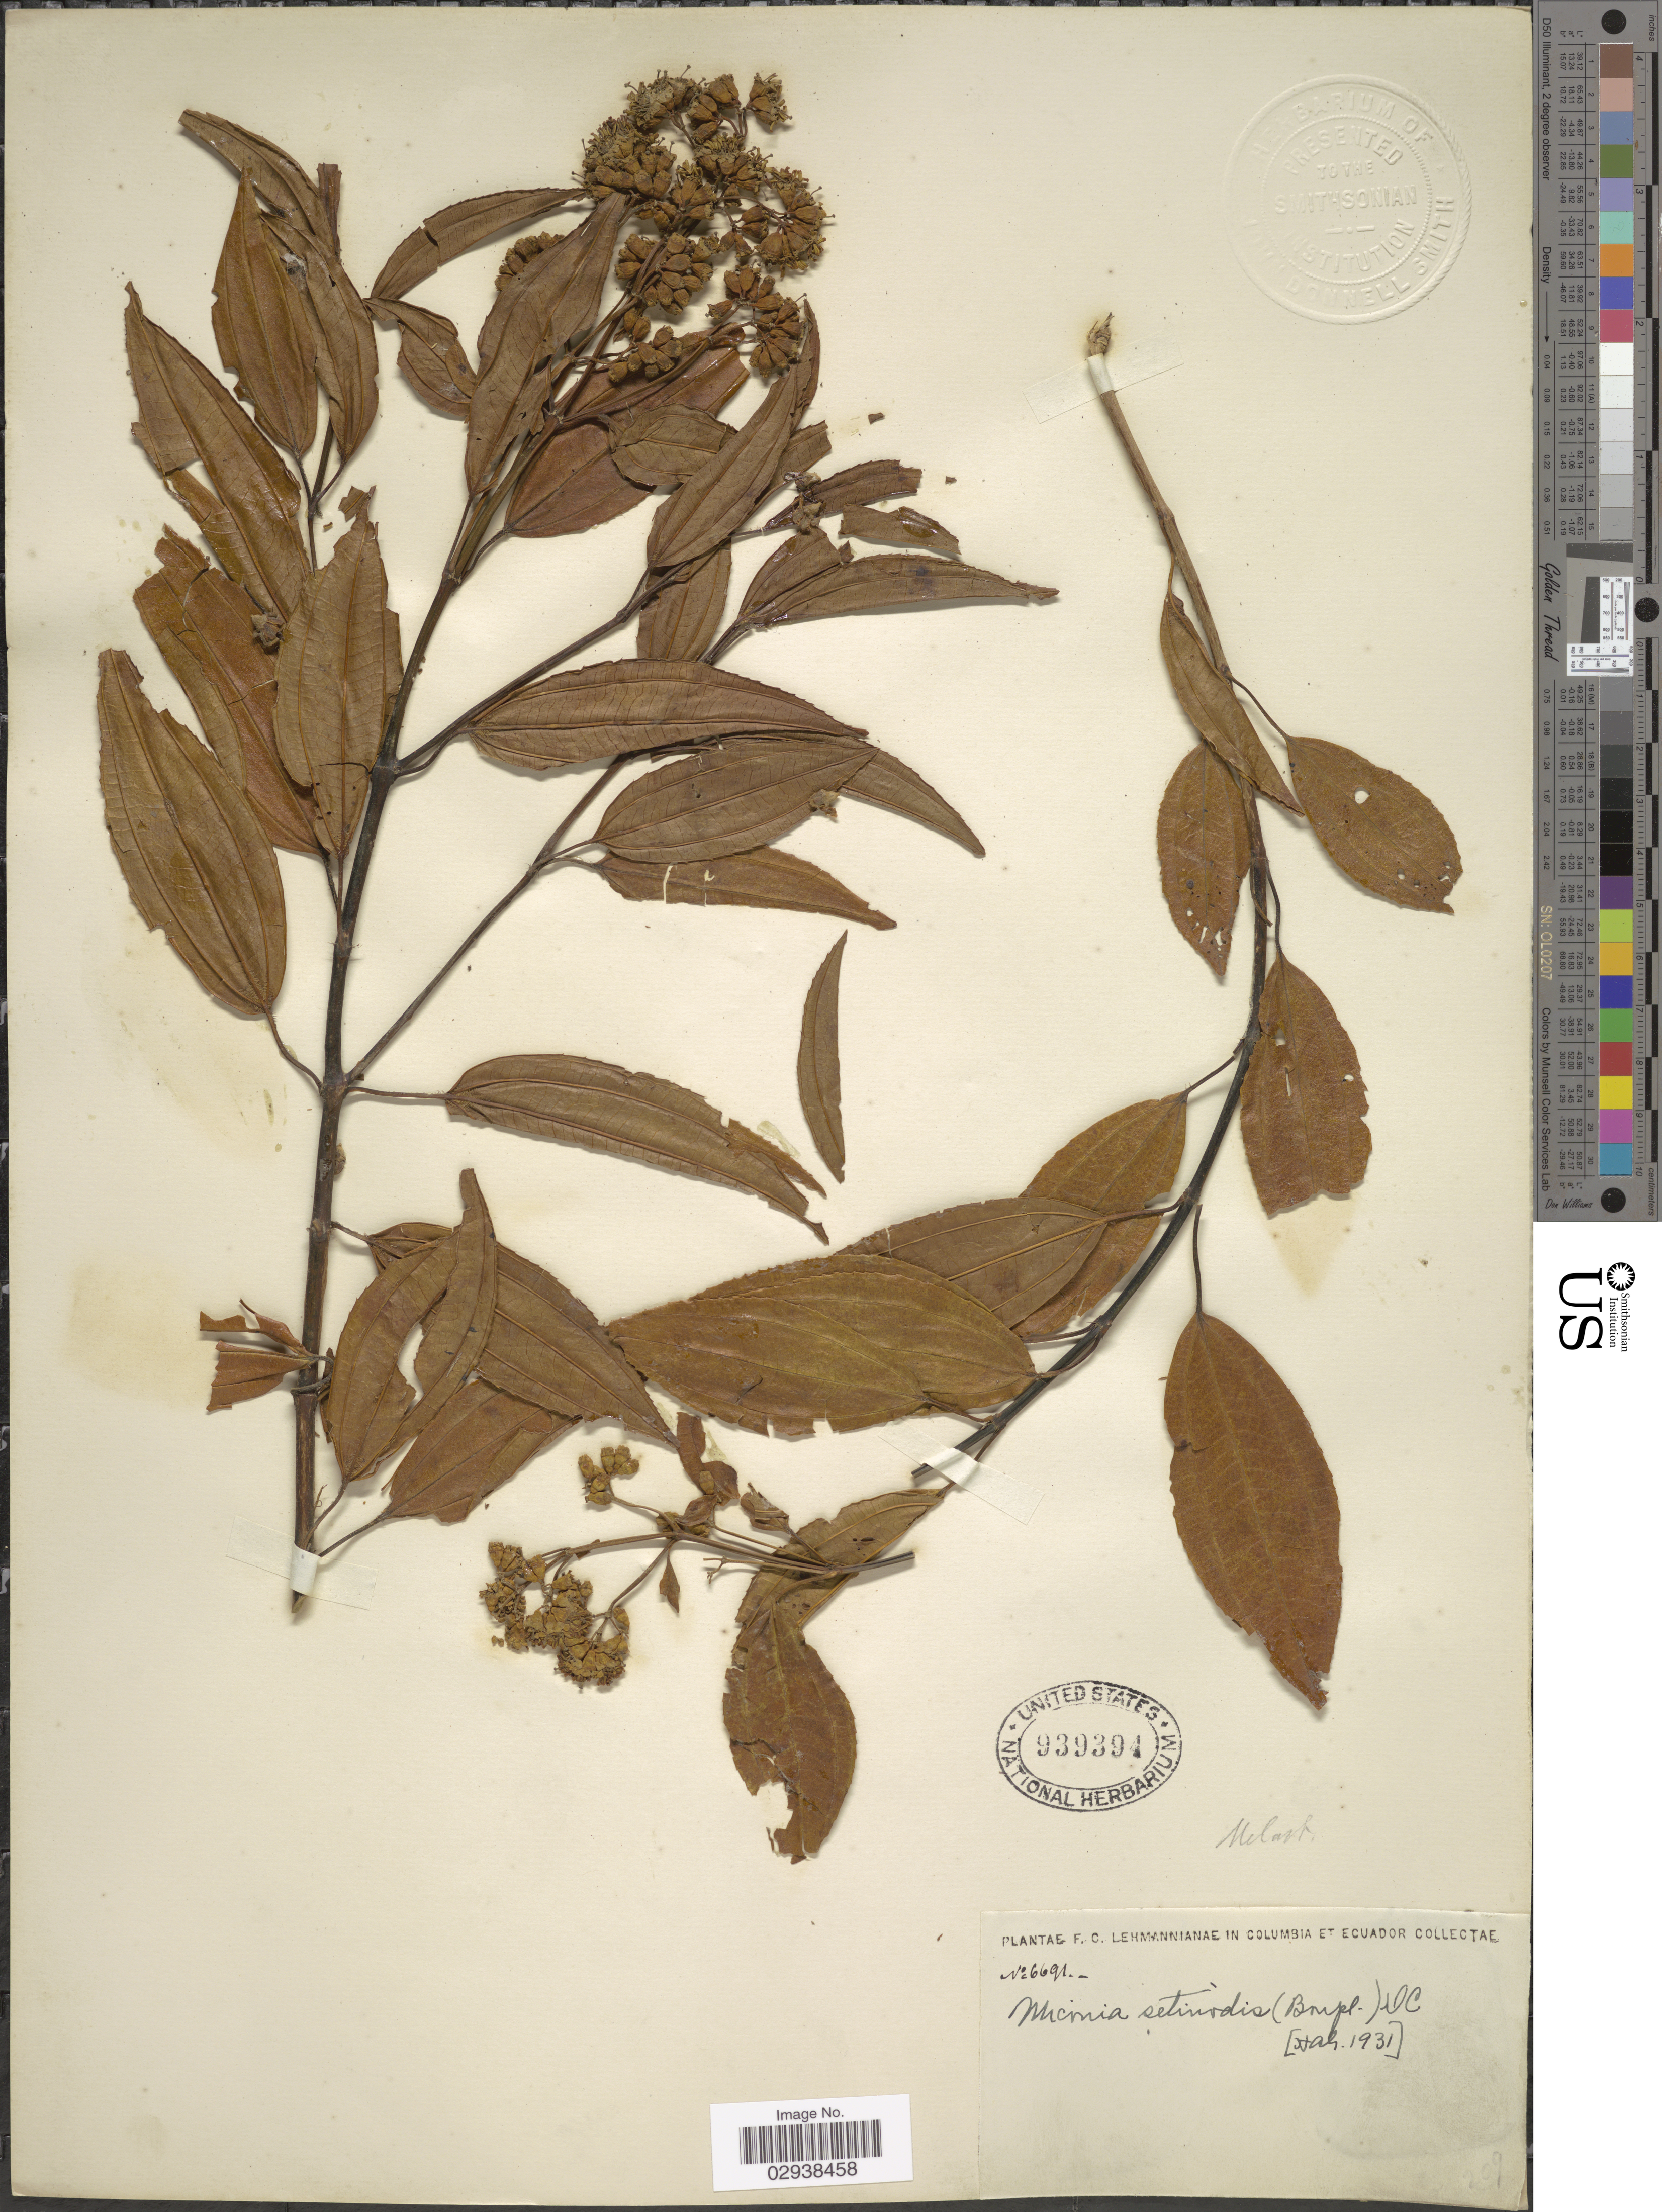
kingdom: Plantae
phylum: Tracheophyta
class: Magnoliopsida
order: Myrtales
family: Melastomataceae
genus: Miconia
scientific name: Miconia crocea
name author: (Desr.) Naudin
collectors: F. C. Lehmann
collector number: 6691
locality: In Columbia et Ecuador.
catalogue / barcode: US 939394